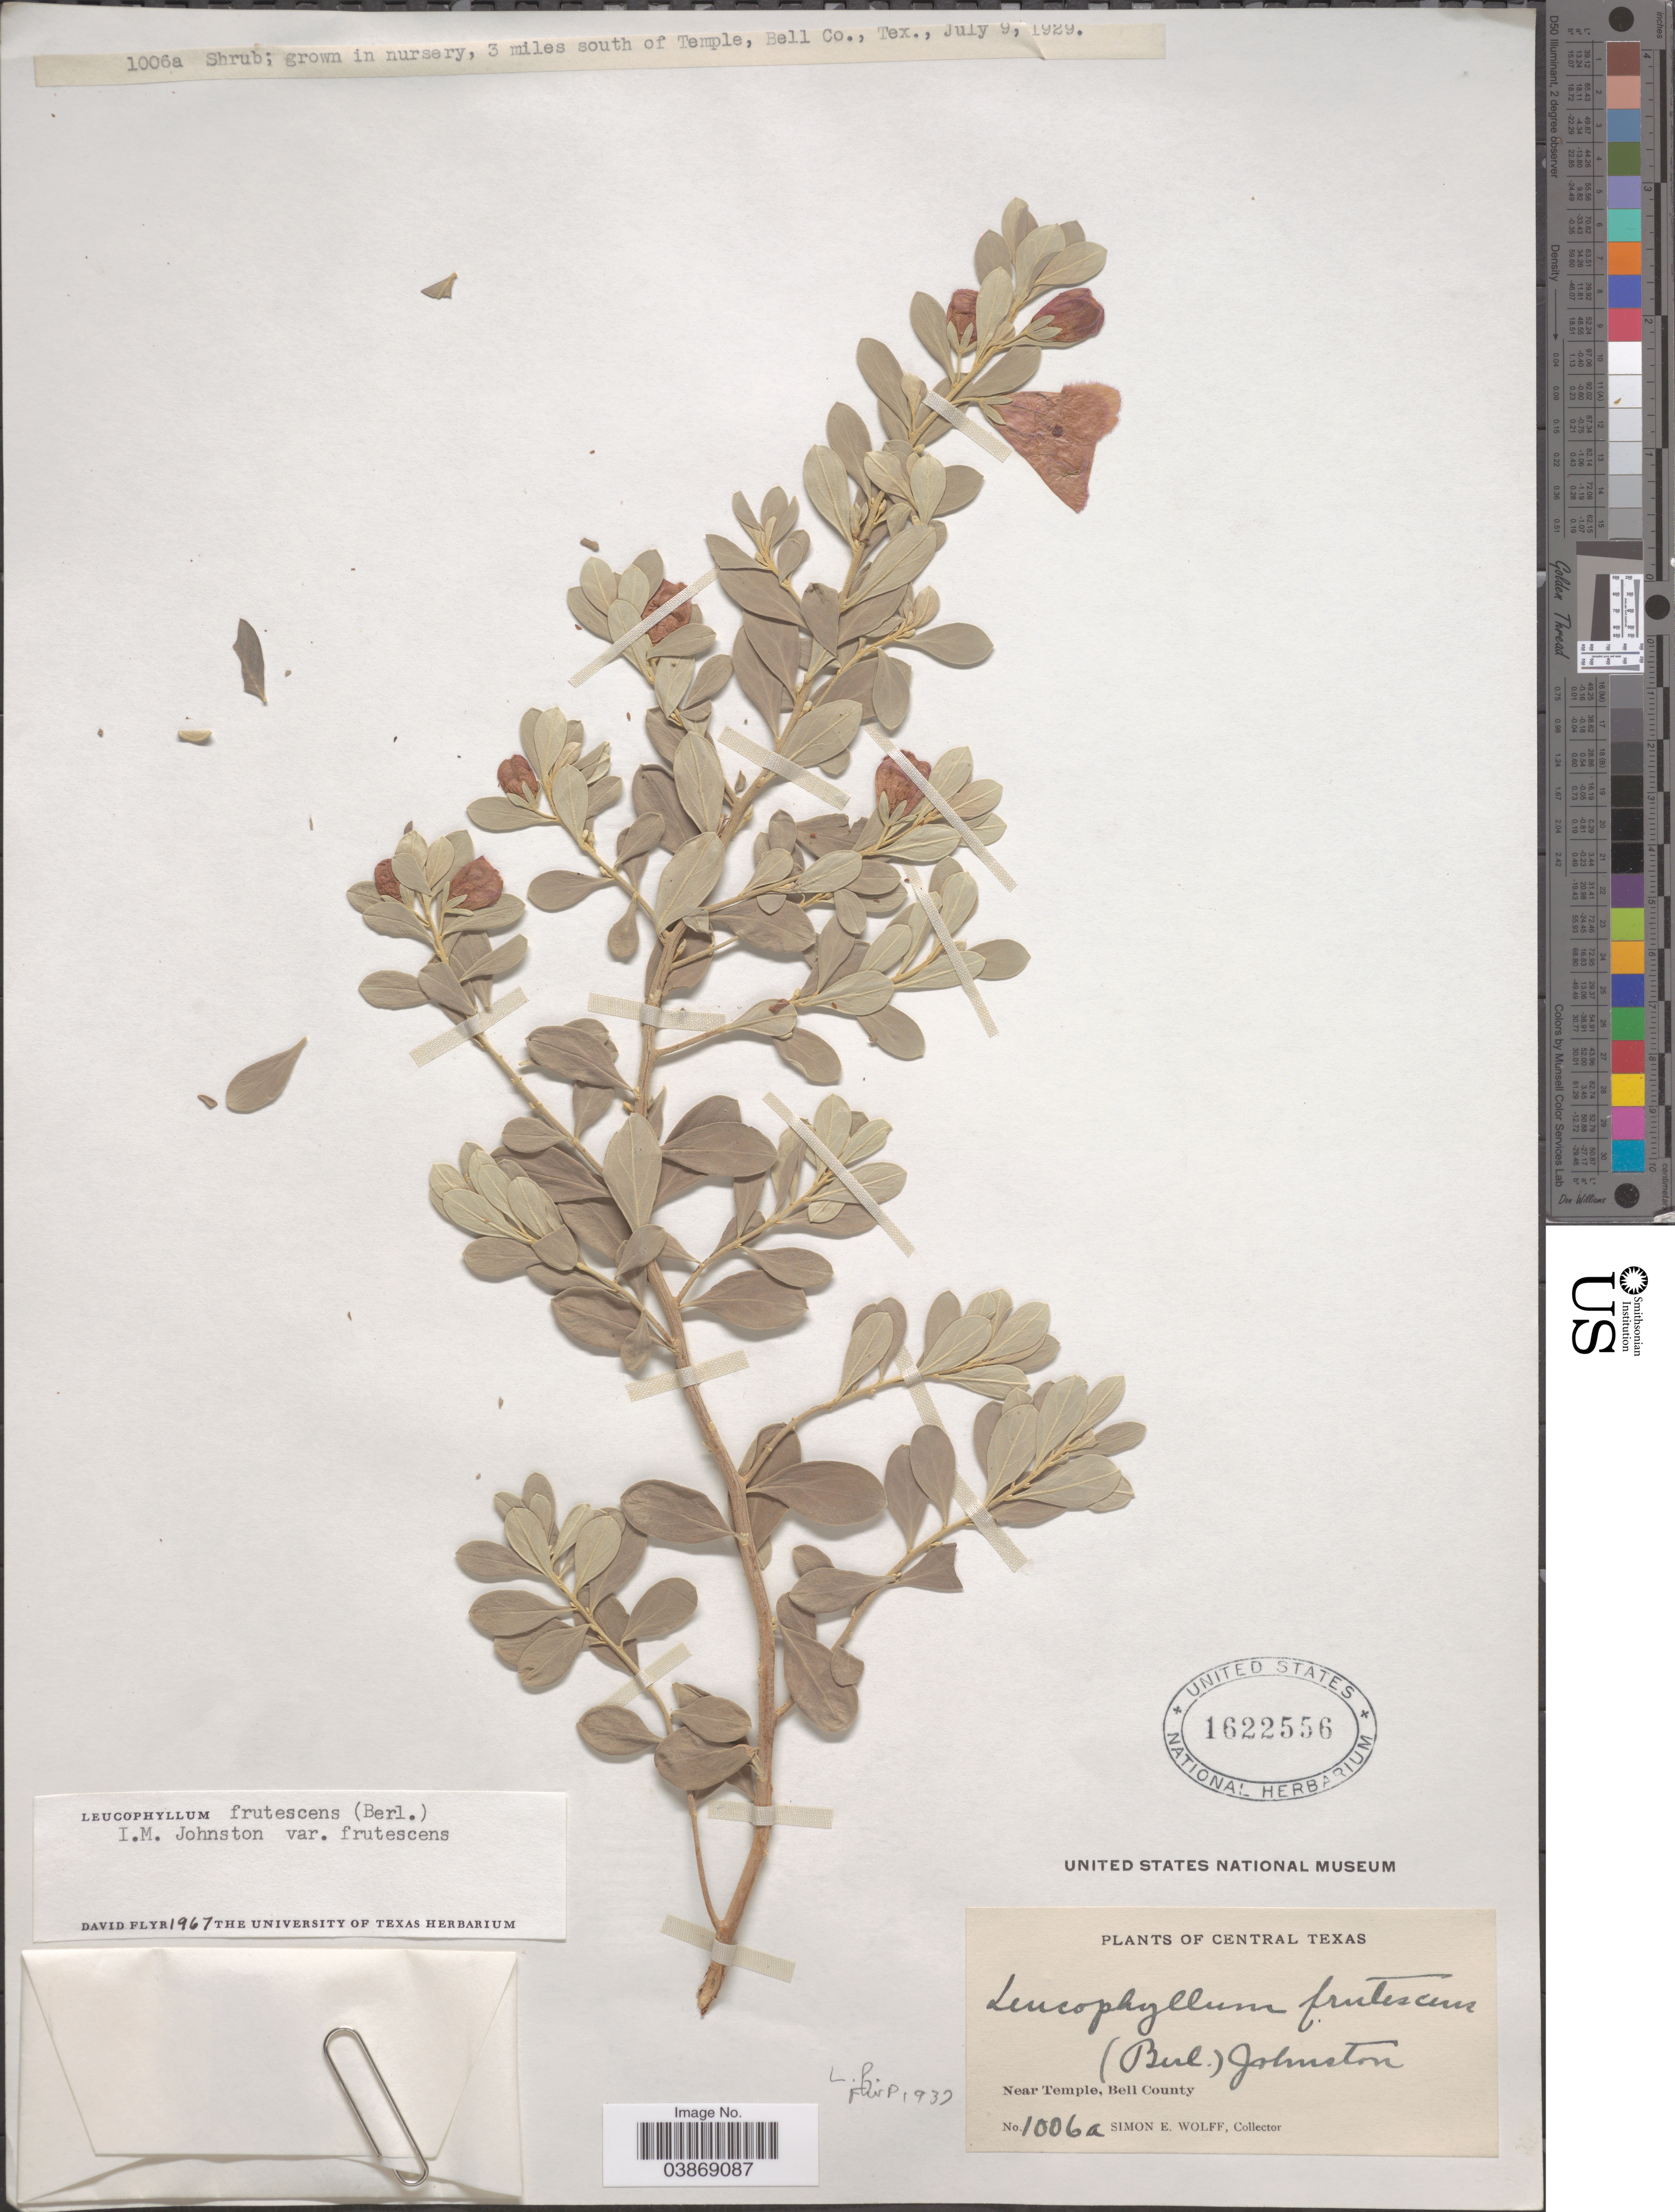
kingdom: Plantae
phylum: Tracheophyta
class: Magnoliopsida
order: Lamiales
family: Scrophulariaceae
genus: Leucophyllum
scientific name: Leucophyllum frutescens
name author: (Berland.) I.M. Johnst.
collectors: S. E. Wolff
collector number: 1006a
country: United States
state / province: Texas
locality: Central Texas. Near Temple, Bell County.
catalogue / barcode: US 1622556